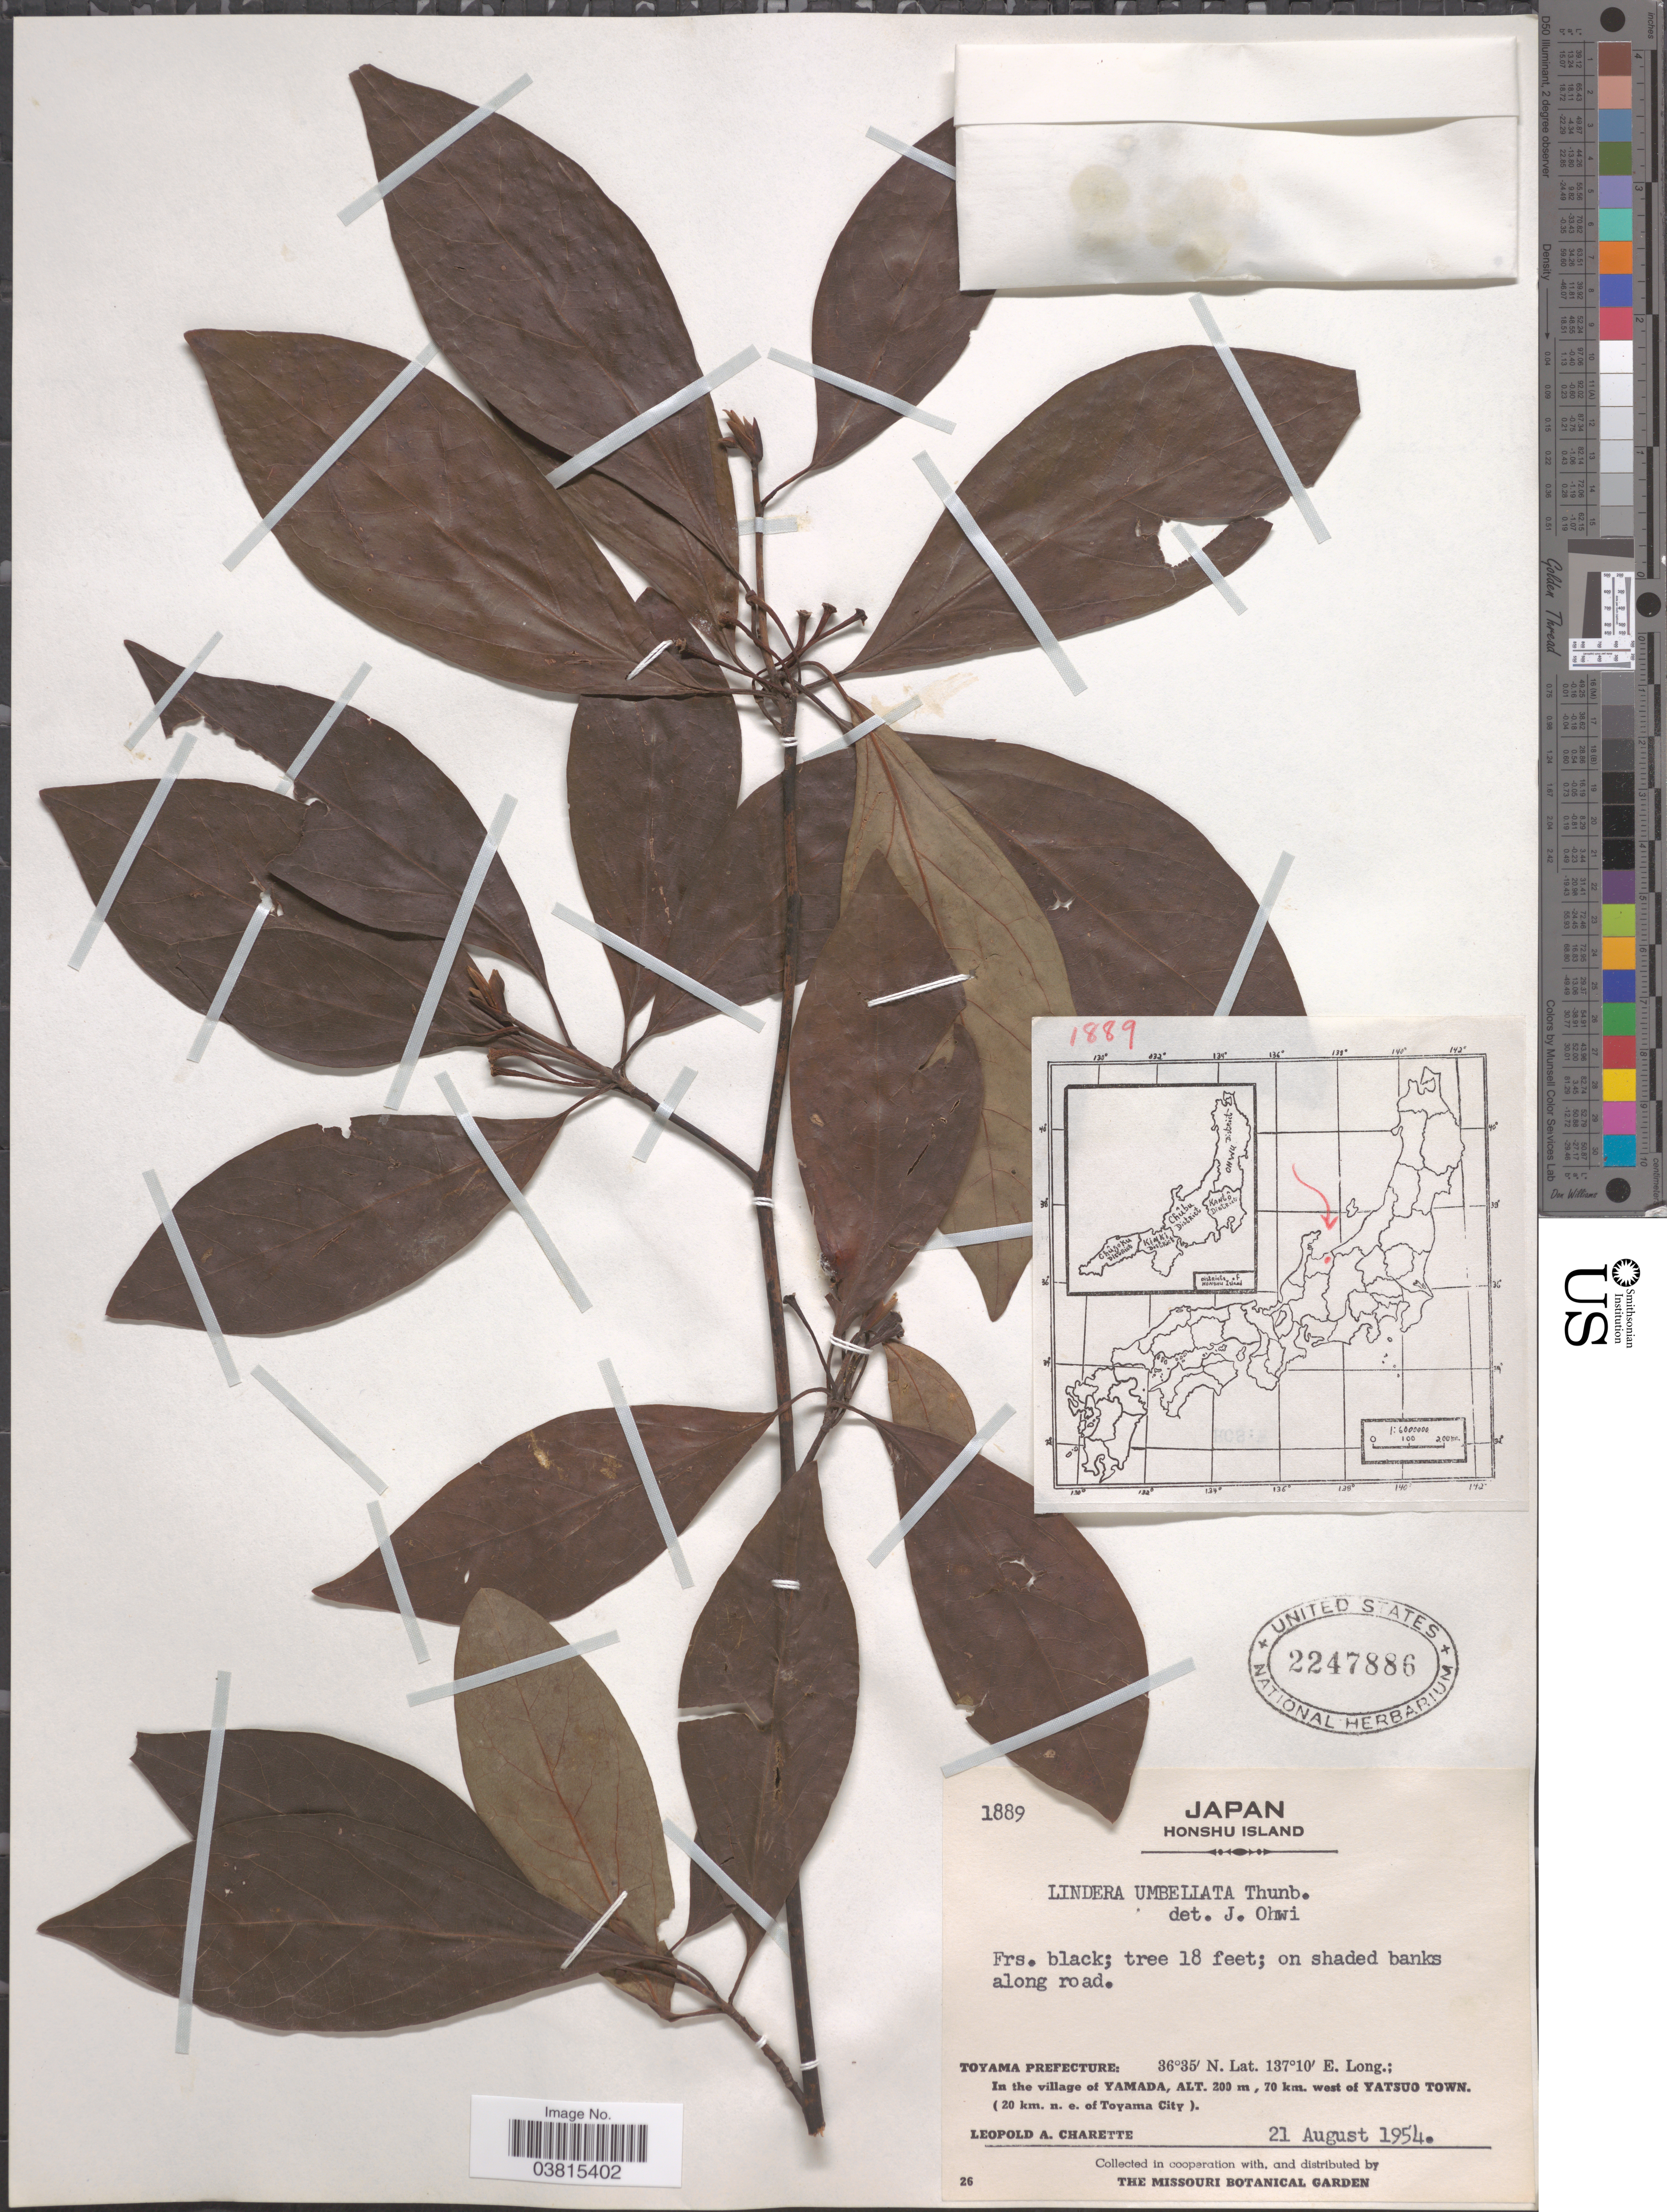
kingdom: Plantae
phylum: Tracheophyta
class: Magnoliopsida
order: Laurales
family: Lauraceae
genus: Lindera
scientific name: Lindera umbellata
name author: Thunb.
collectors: L. A. Charette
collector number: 1889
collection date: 1954-08-21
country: Japan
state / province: Toyama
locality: Honshu Island. On shaded banks along road. Toyama Prefecture. In the village of Yamada, 70 km. west of Yatsuo Town. (20 km. n. e. of Toyama City).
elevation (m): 200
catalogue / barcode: US 2247886